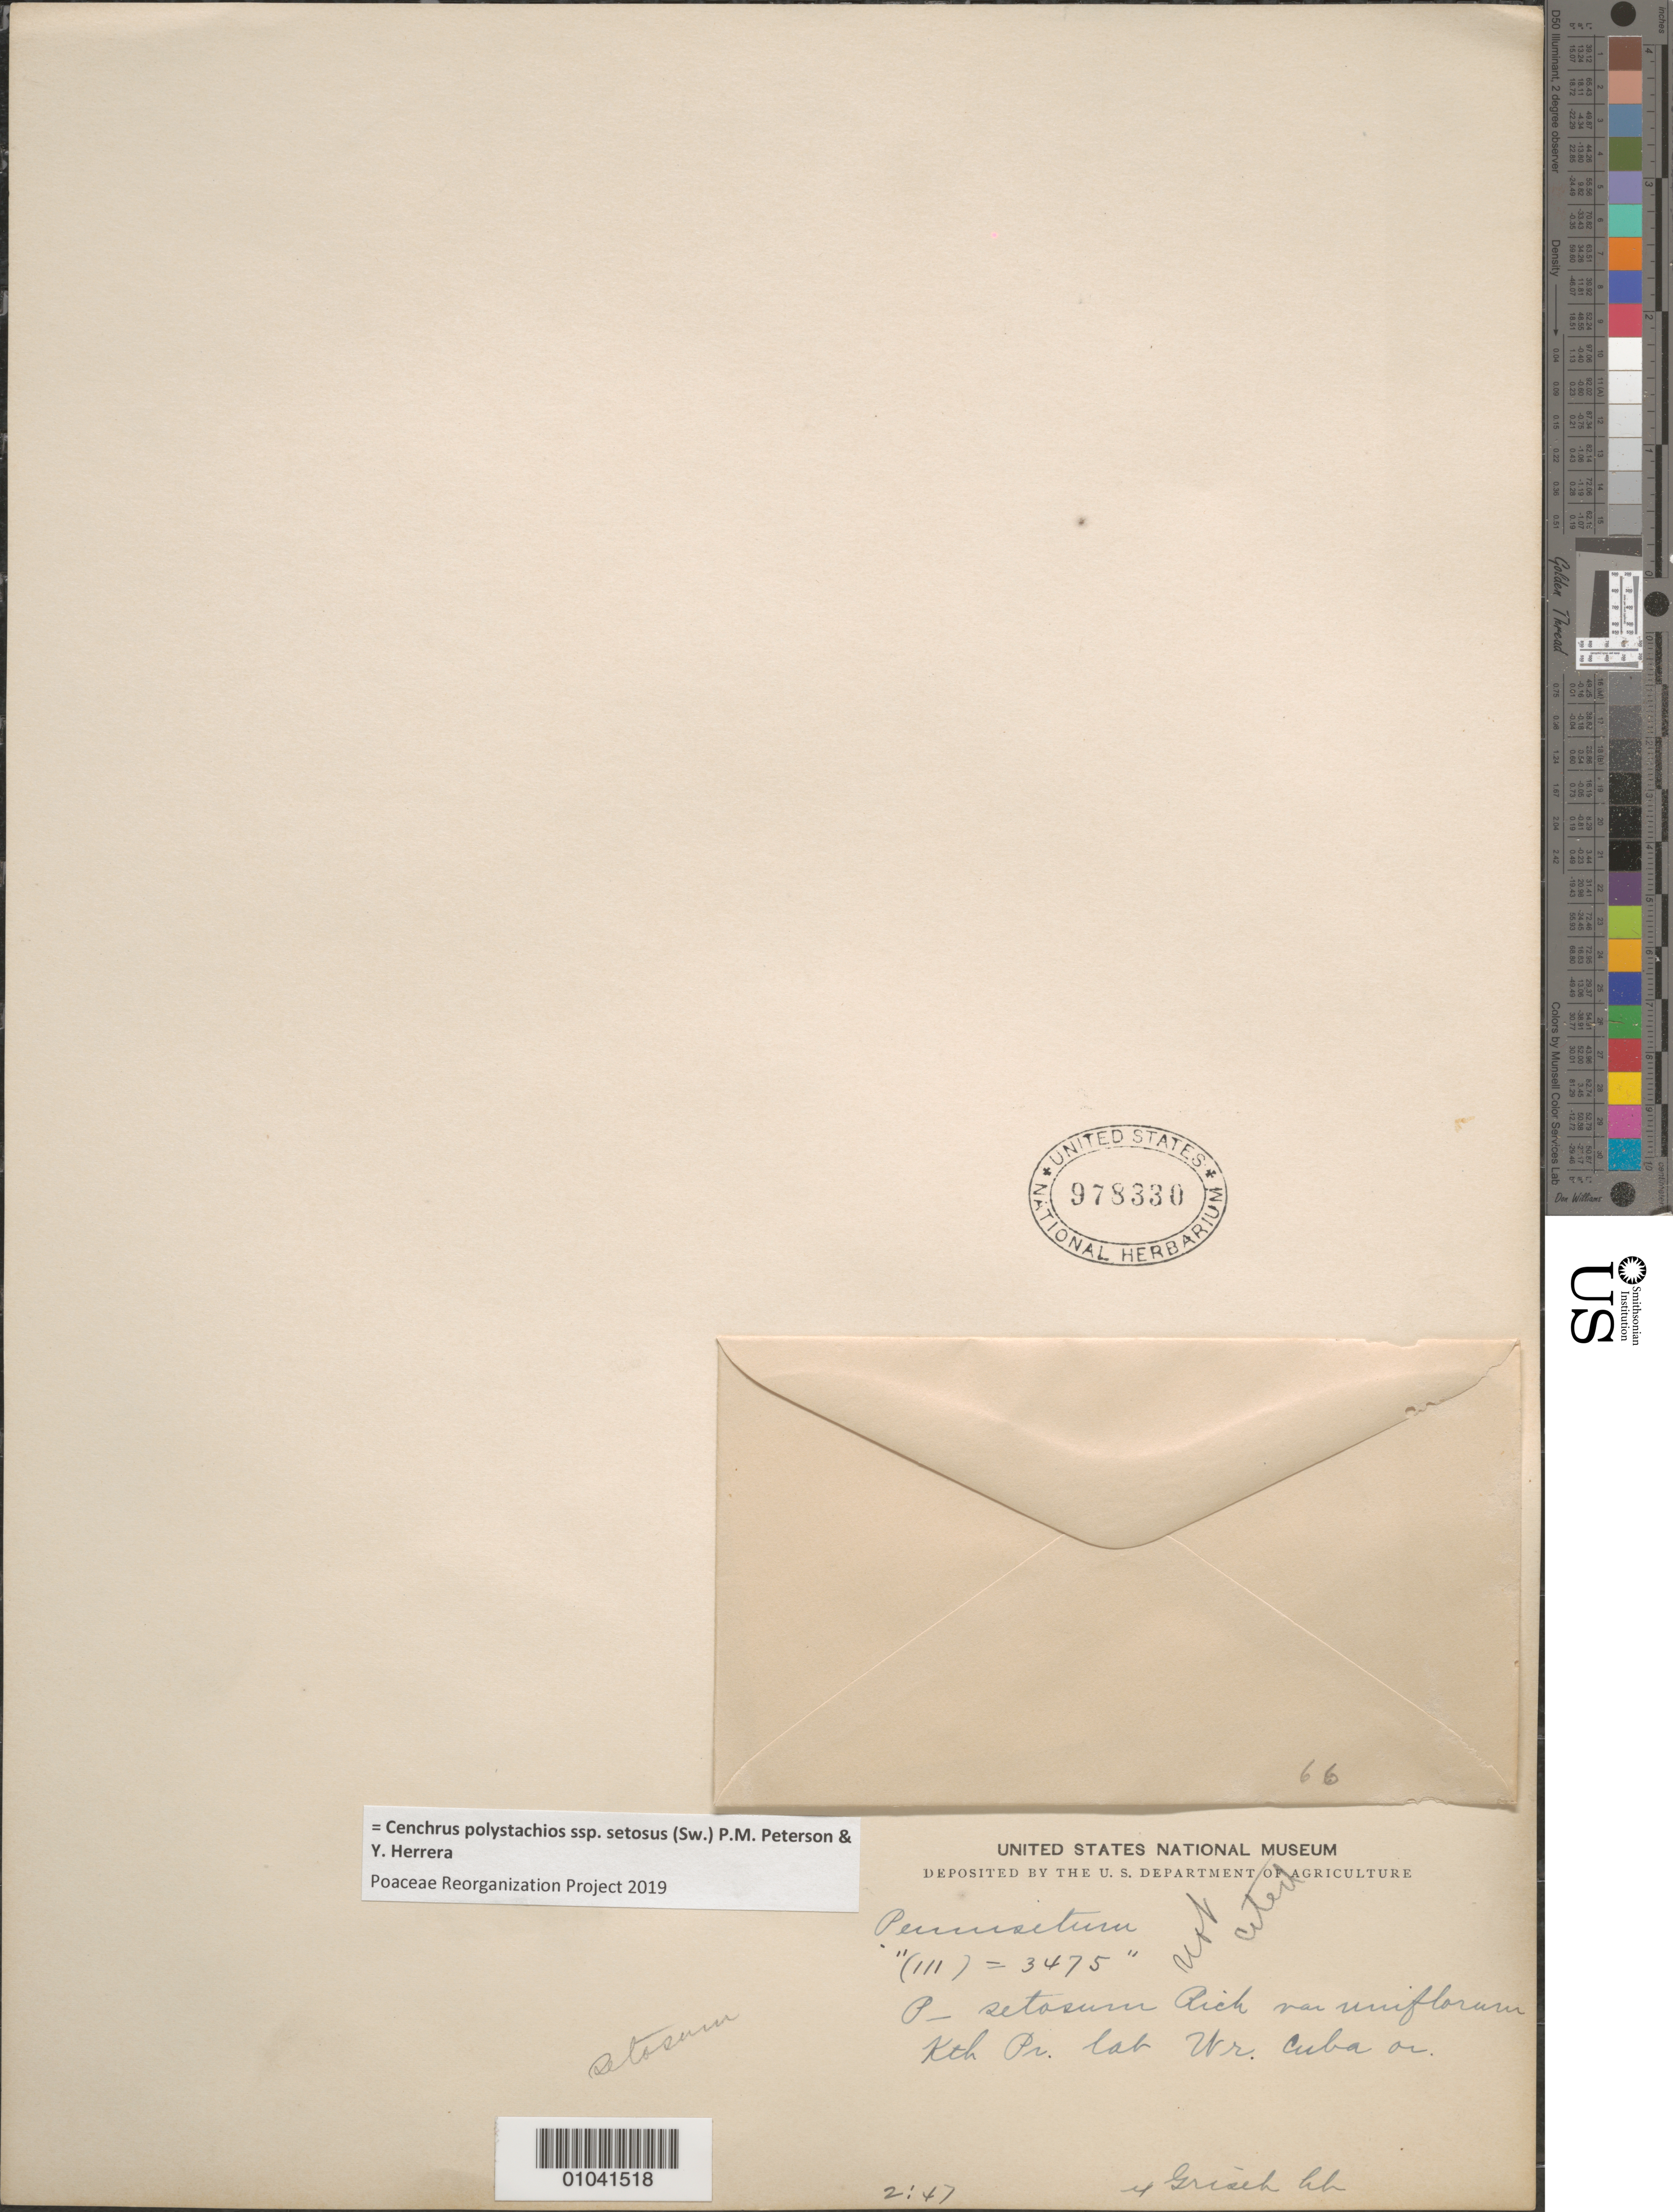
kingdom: Plantae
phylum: Tracheophyta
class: Liliopsida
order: Poales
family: Poaceae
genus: Cenchrus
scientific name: Cenchrus polystachios subsp. setosus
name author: (Sw.) P.M. Peterson & Y. Herrera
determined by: Poaceae Reorganization Project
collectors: C. Wright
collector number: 3475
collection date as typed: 1800 to 1899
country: Cuba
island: Cuba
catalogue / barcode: US 978330